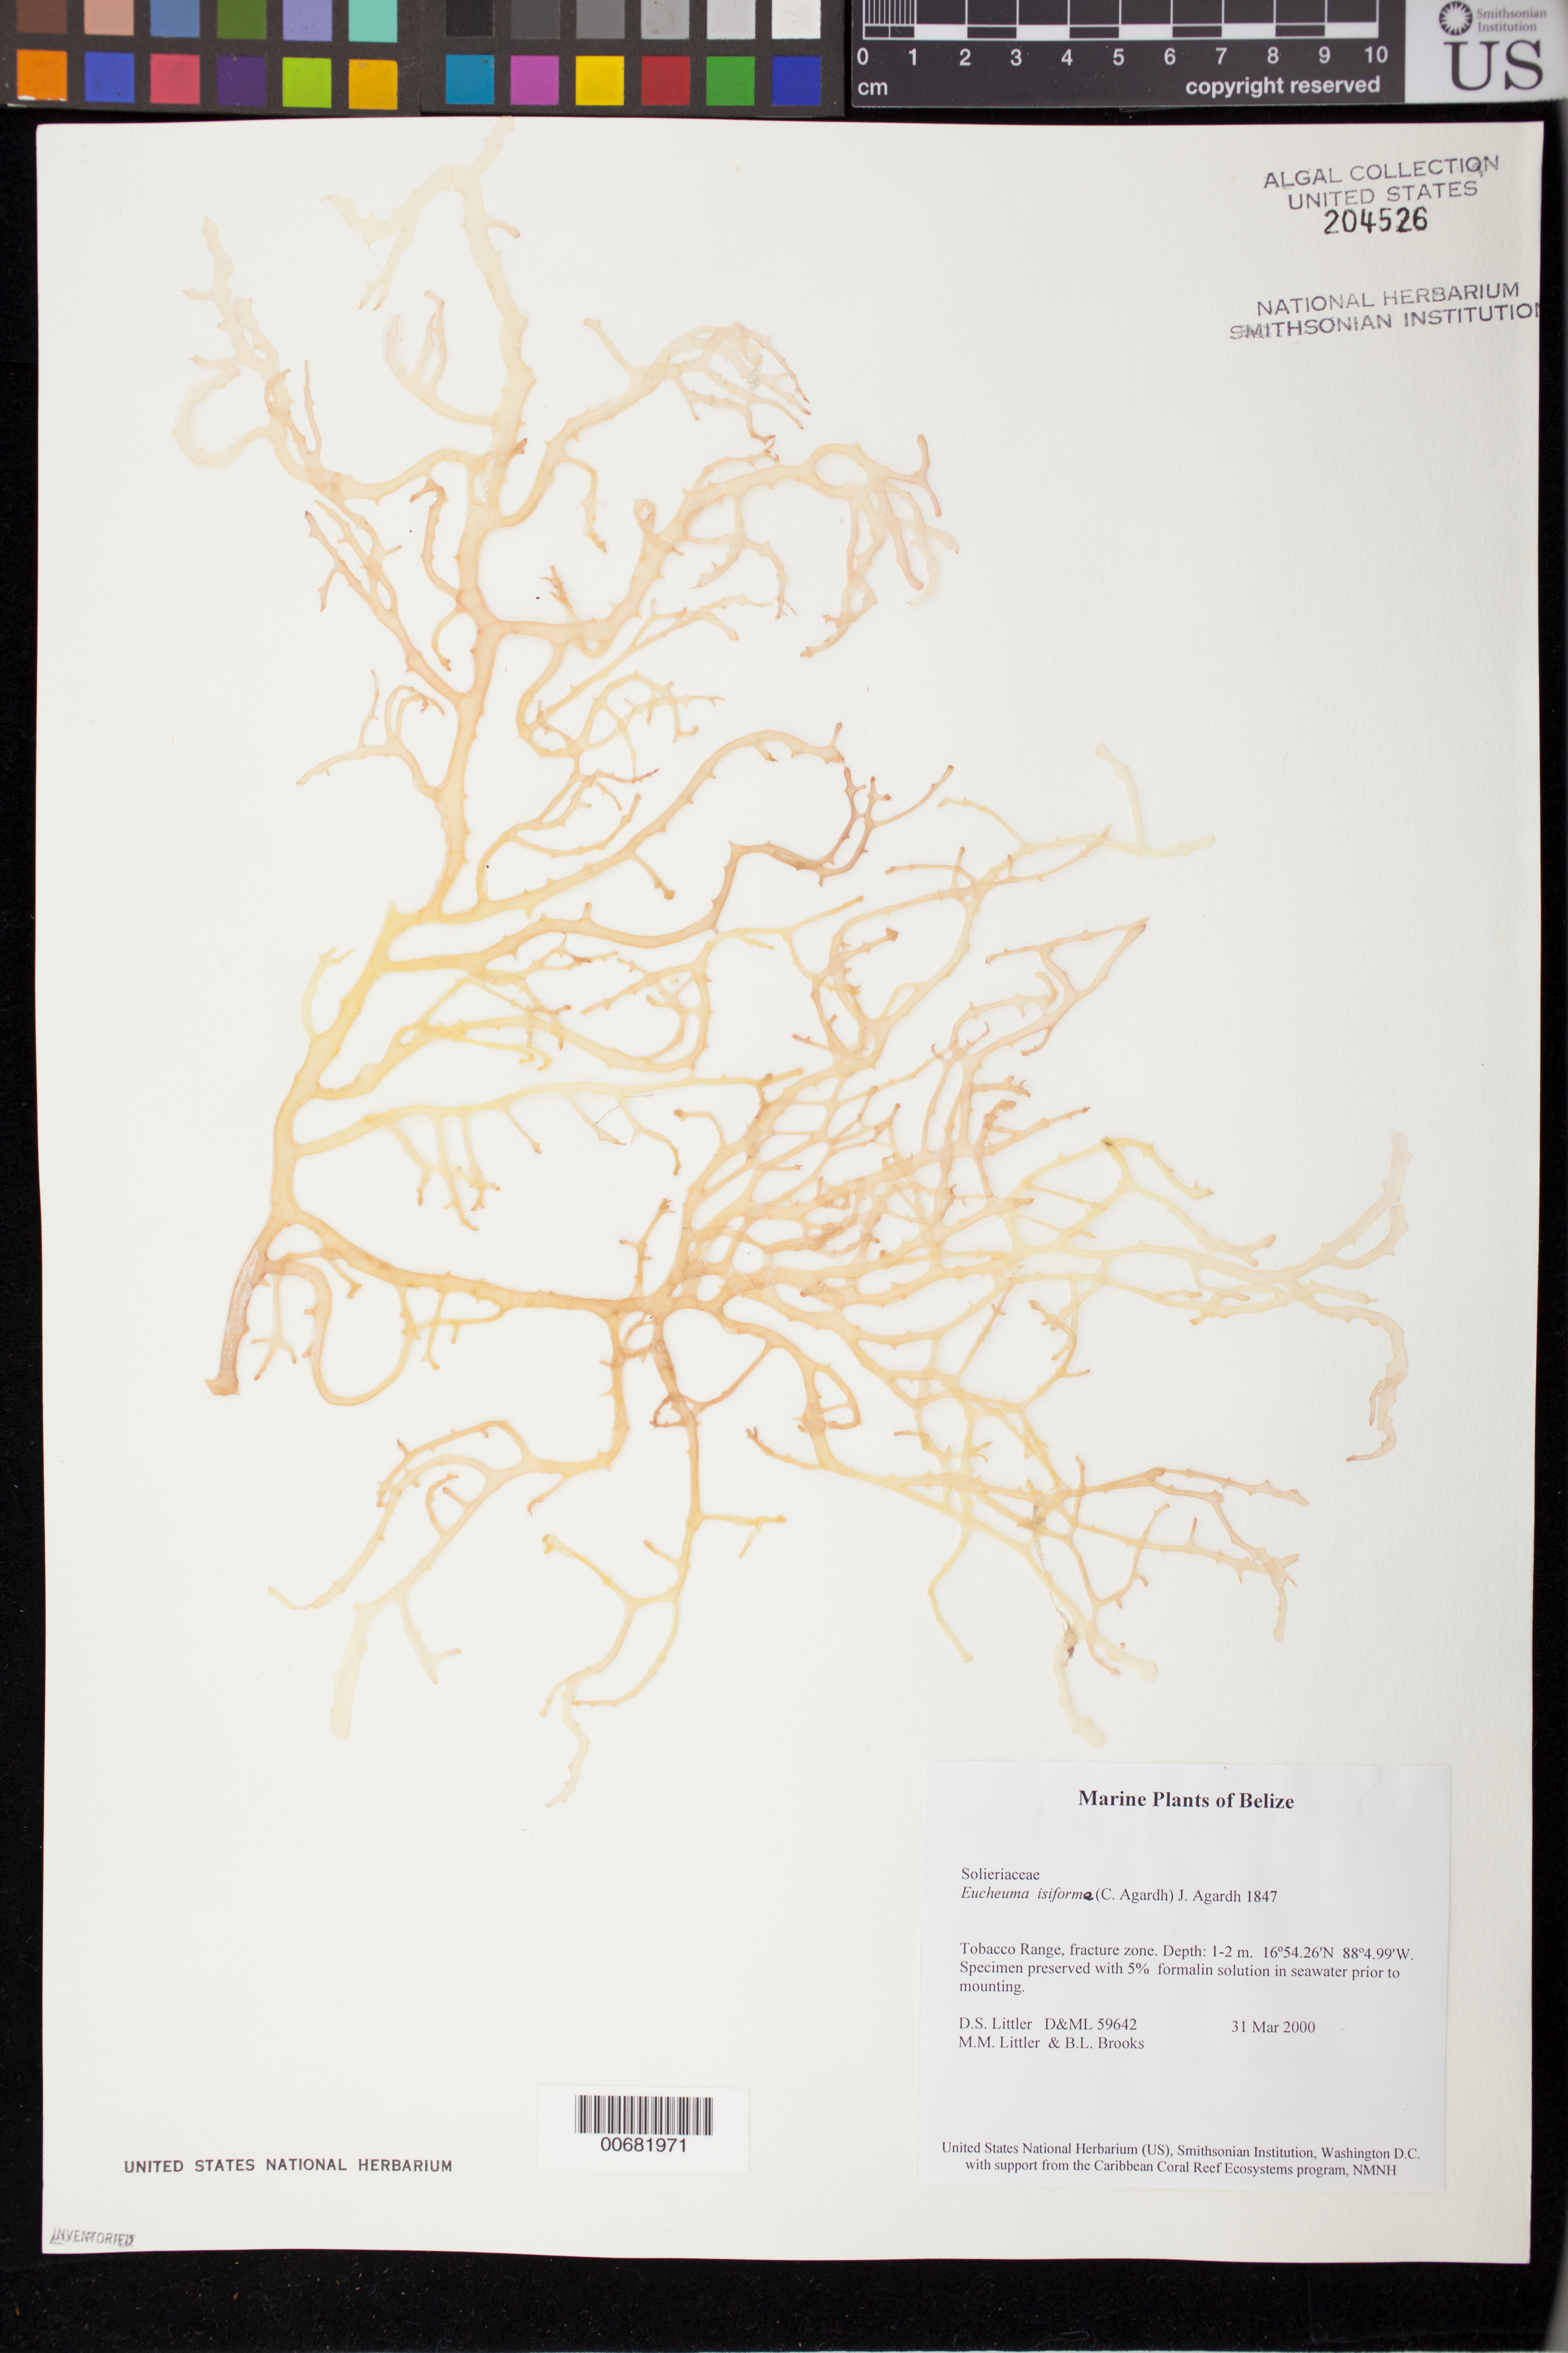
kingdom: Plantae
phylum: Rhodophyta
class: Florideophyceae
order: Gigartinales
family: Solieriaceae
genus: Eucheuma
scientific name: Eucheuma isiforme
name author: (C. Agardh) J. Agardh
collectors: D. S. Littler, M. M. Littler & B. Brooks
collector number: D&ML 59642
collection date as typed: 31 Mar 2000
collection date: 2000-03-31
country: Belize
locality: Tobacco Range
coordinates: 16 54.26' N, 88 4.99' W